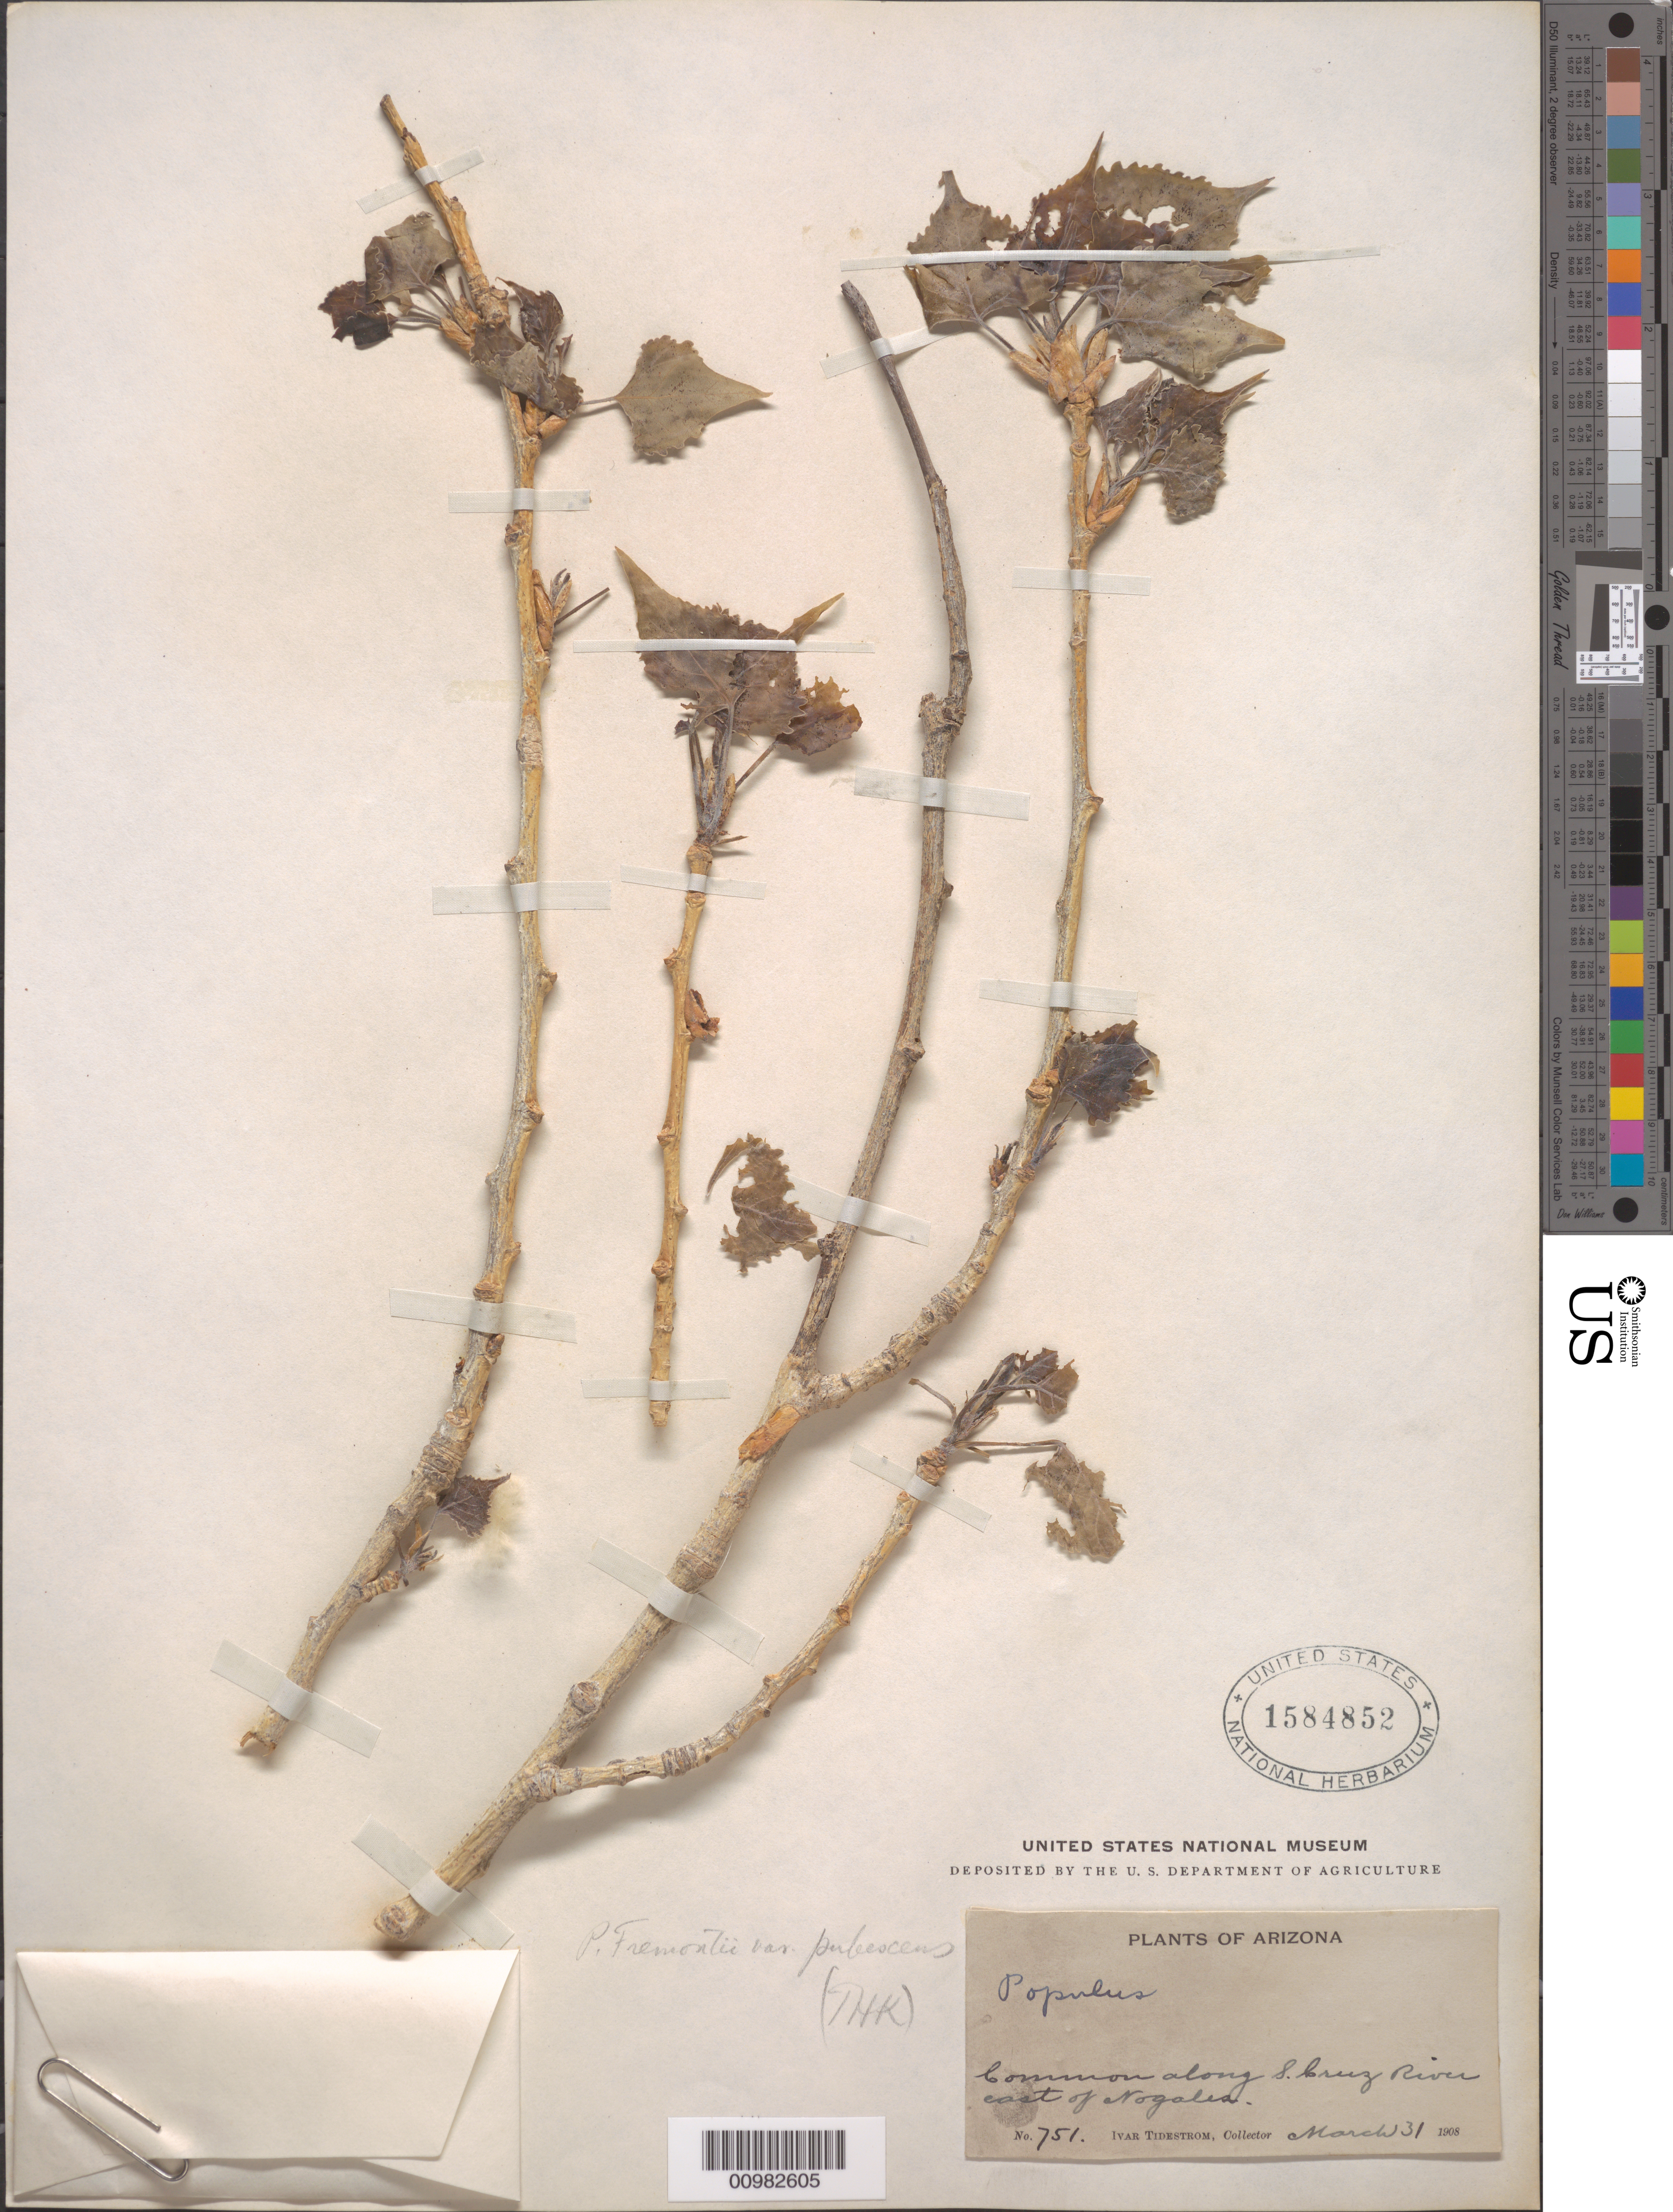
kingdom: Plantae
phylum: Tracheophyta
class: Magnoliopsida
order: Malpighiales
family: Salicaceae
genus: Populus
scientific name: Populus fremontii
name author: S. Watson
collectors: I. F. Tidestrom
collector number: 751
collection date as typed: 31 Mar 1908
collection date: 1908-03-31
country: United States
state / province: Arizona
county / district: Santa Cruz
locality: Santa Cruz River, E of Nogales.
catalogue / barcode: US 1584852